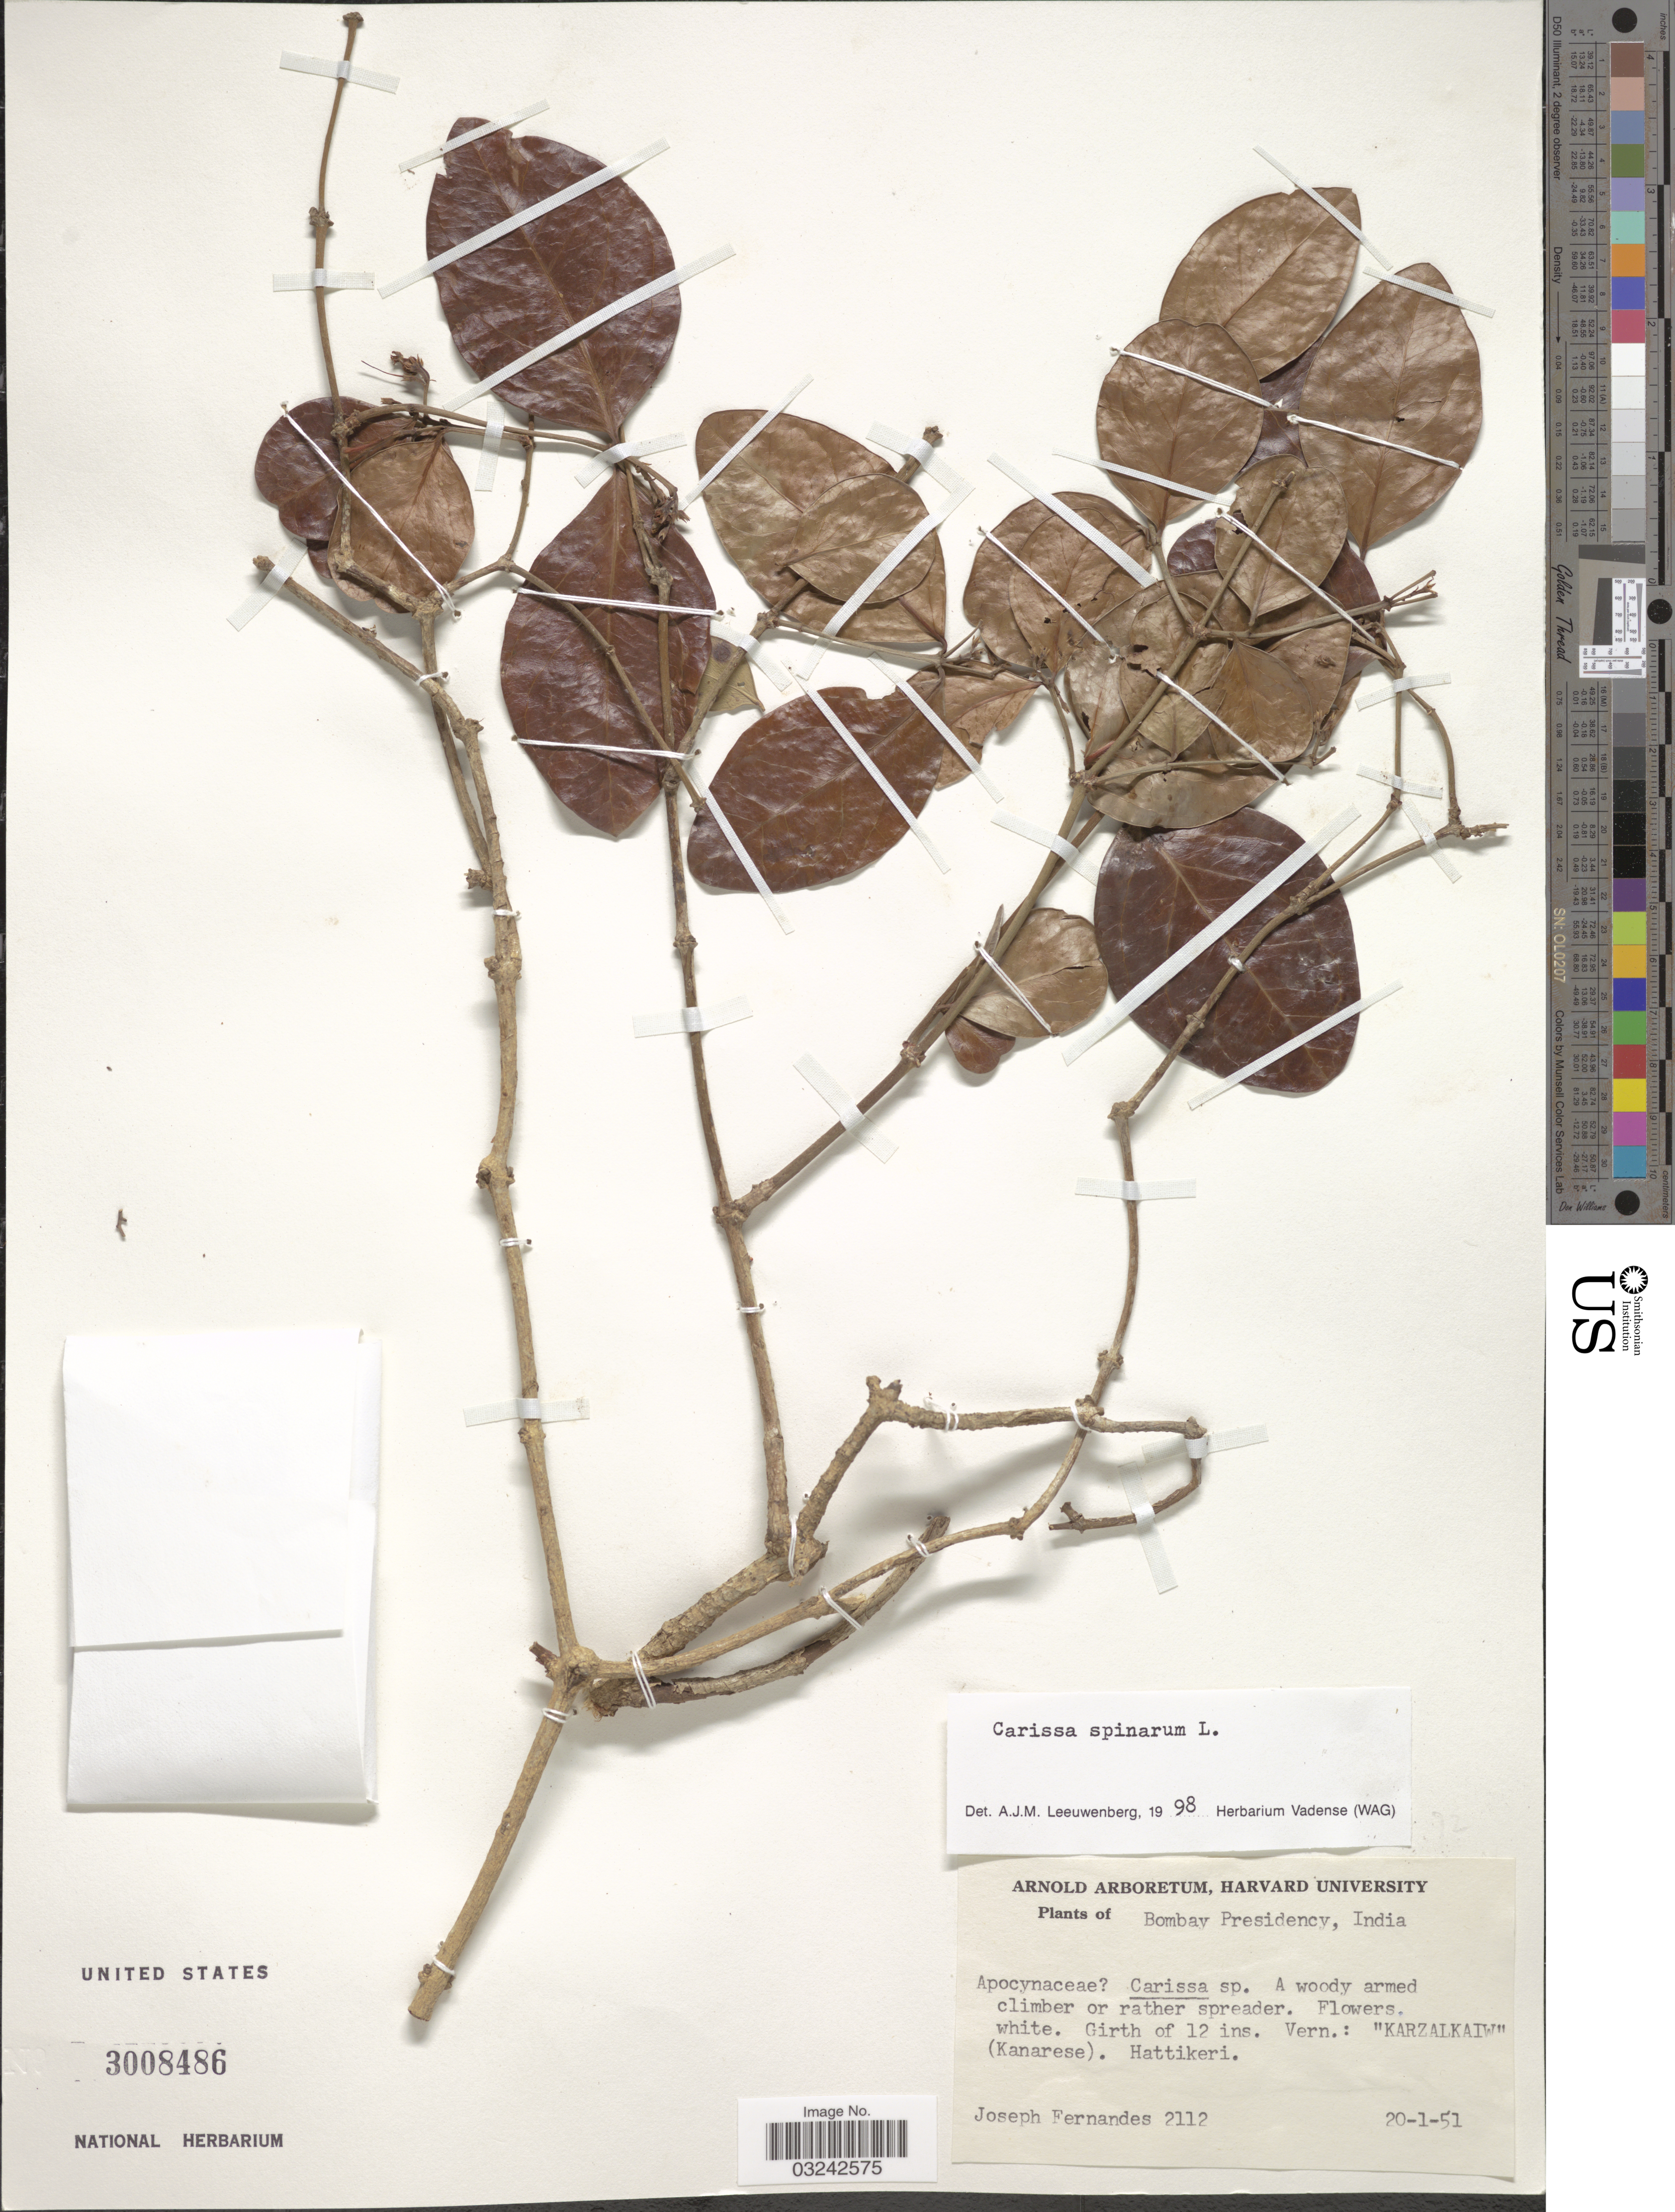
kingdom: Plantae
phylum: Tracheophyta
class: Magnoliopsida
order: Gentianales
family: Apocynaceae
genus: Carissa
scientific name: Carissa spinarum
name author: L.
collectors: J. Fernandes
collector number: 2112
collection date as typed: Transcribed d/m/y: 20/1/51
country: India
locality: Bombay Presidency. Hattikeri.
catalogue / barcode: US 3008486